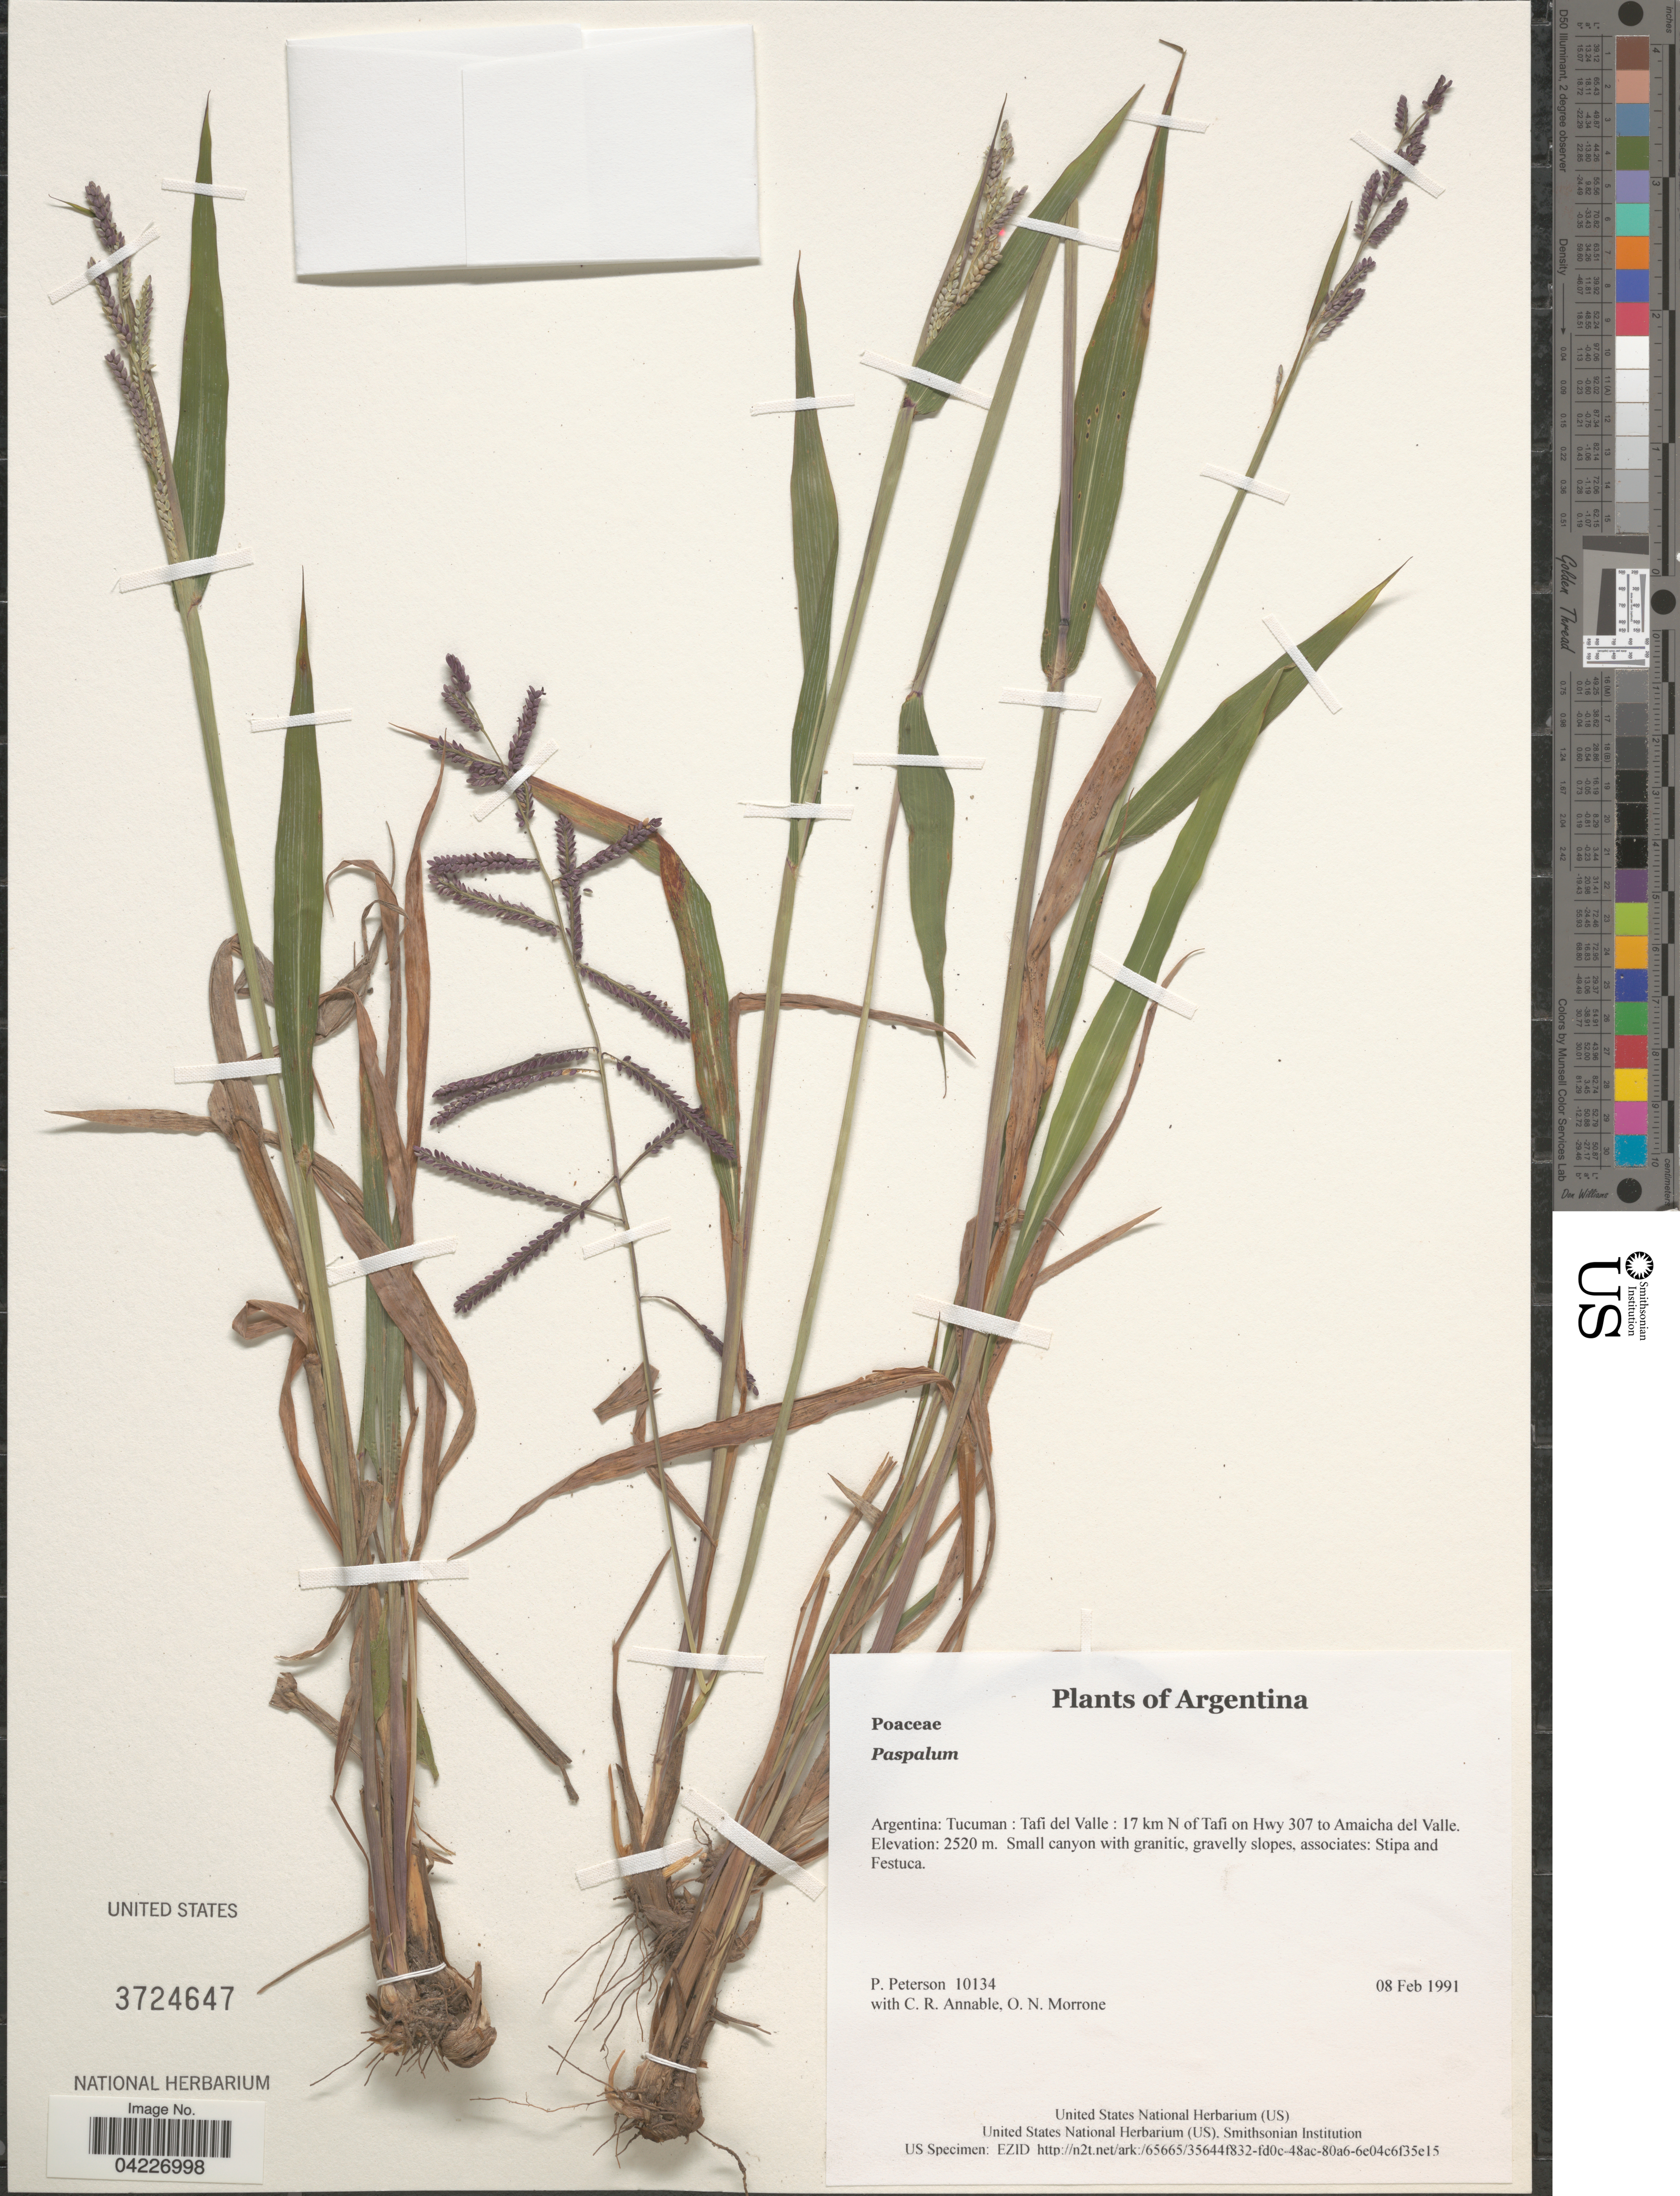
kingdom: Plantae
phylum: Tracheophyta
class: Liliopsida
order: Poales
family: Poaceae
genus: Paspalum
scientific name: Paspalum sp.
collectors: P. Peterson, C. R. Annable & O. N. Morrone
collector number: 10134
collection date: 1991-02-08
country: Argentina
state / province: Tucuman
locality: Tafi del Valle: 17 km N of Tafi on Hwy 307 to Amaicha del Valle.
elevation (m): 2520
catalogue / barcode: US 3724647